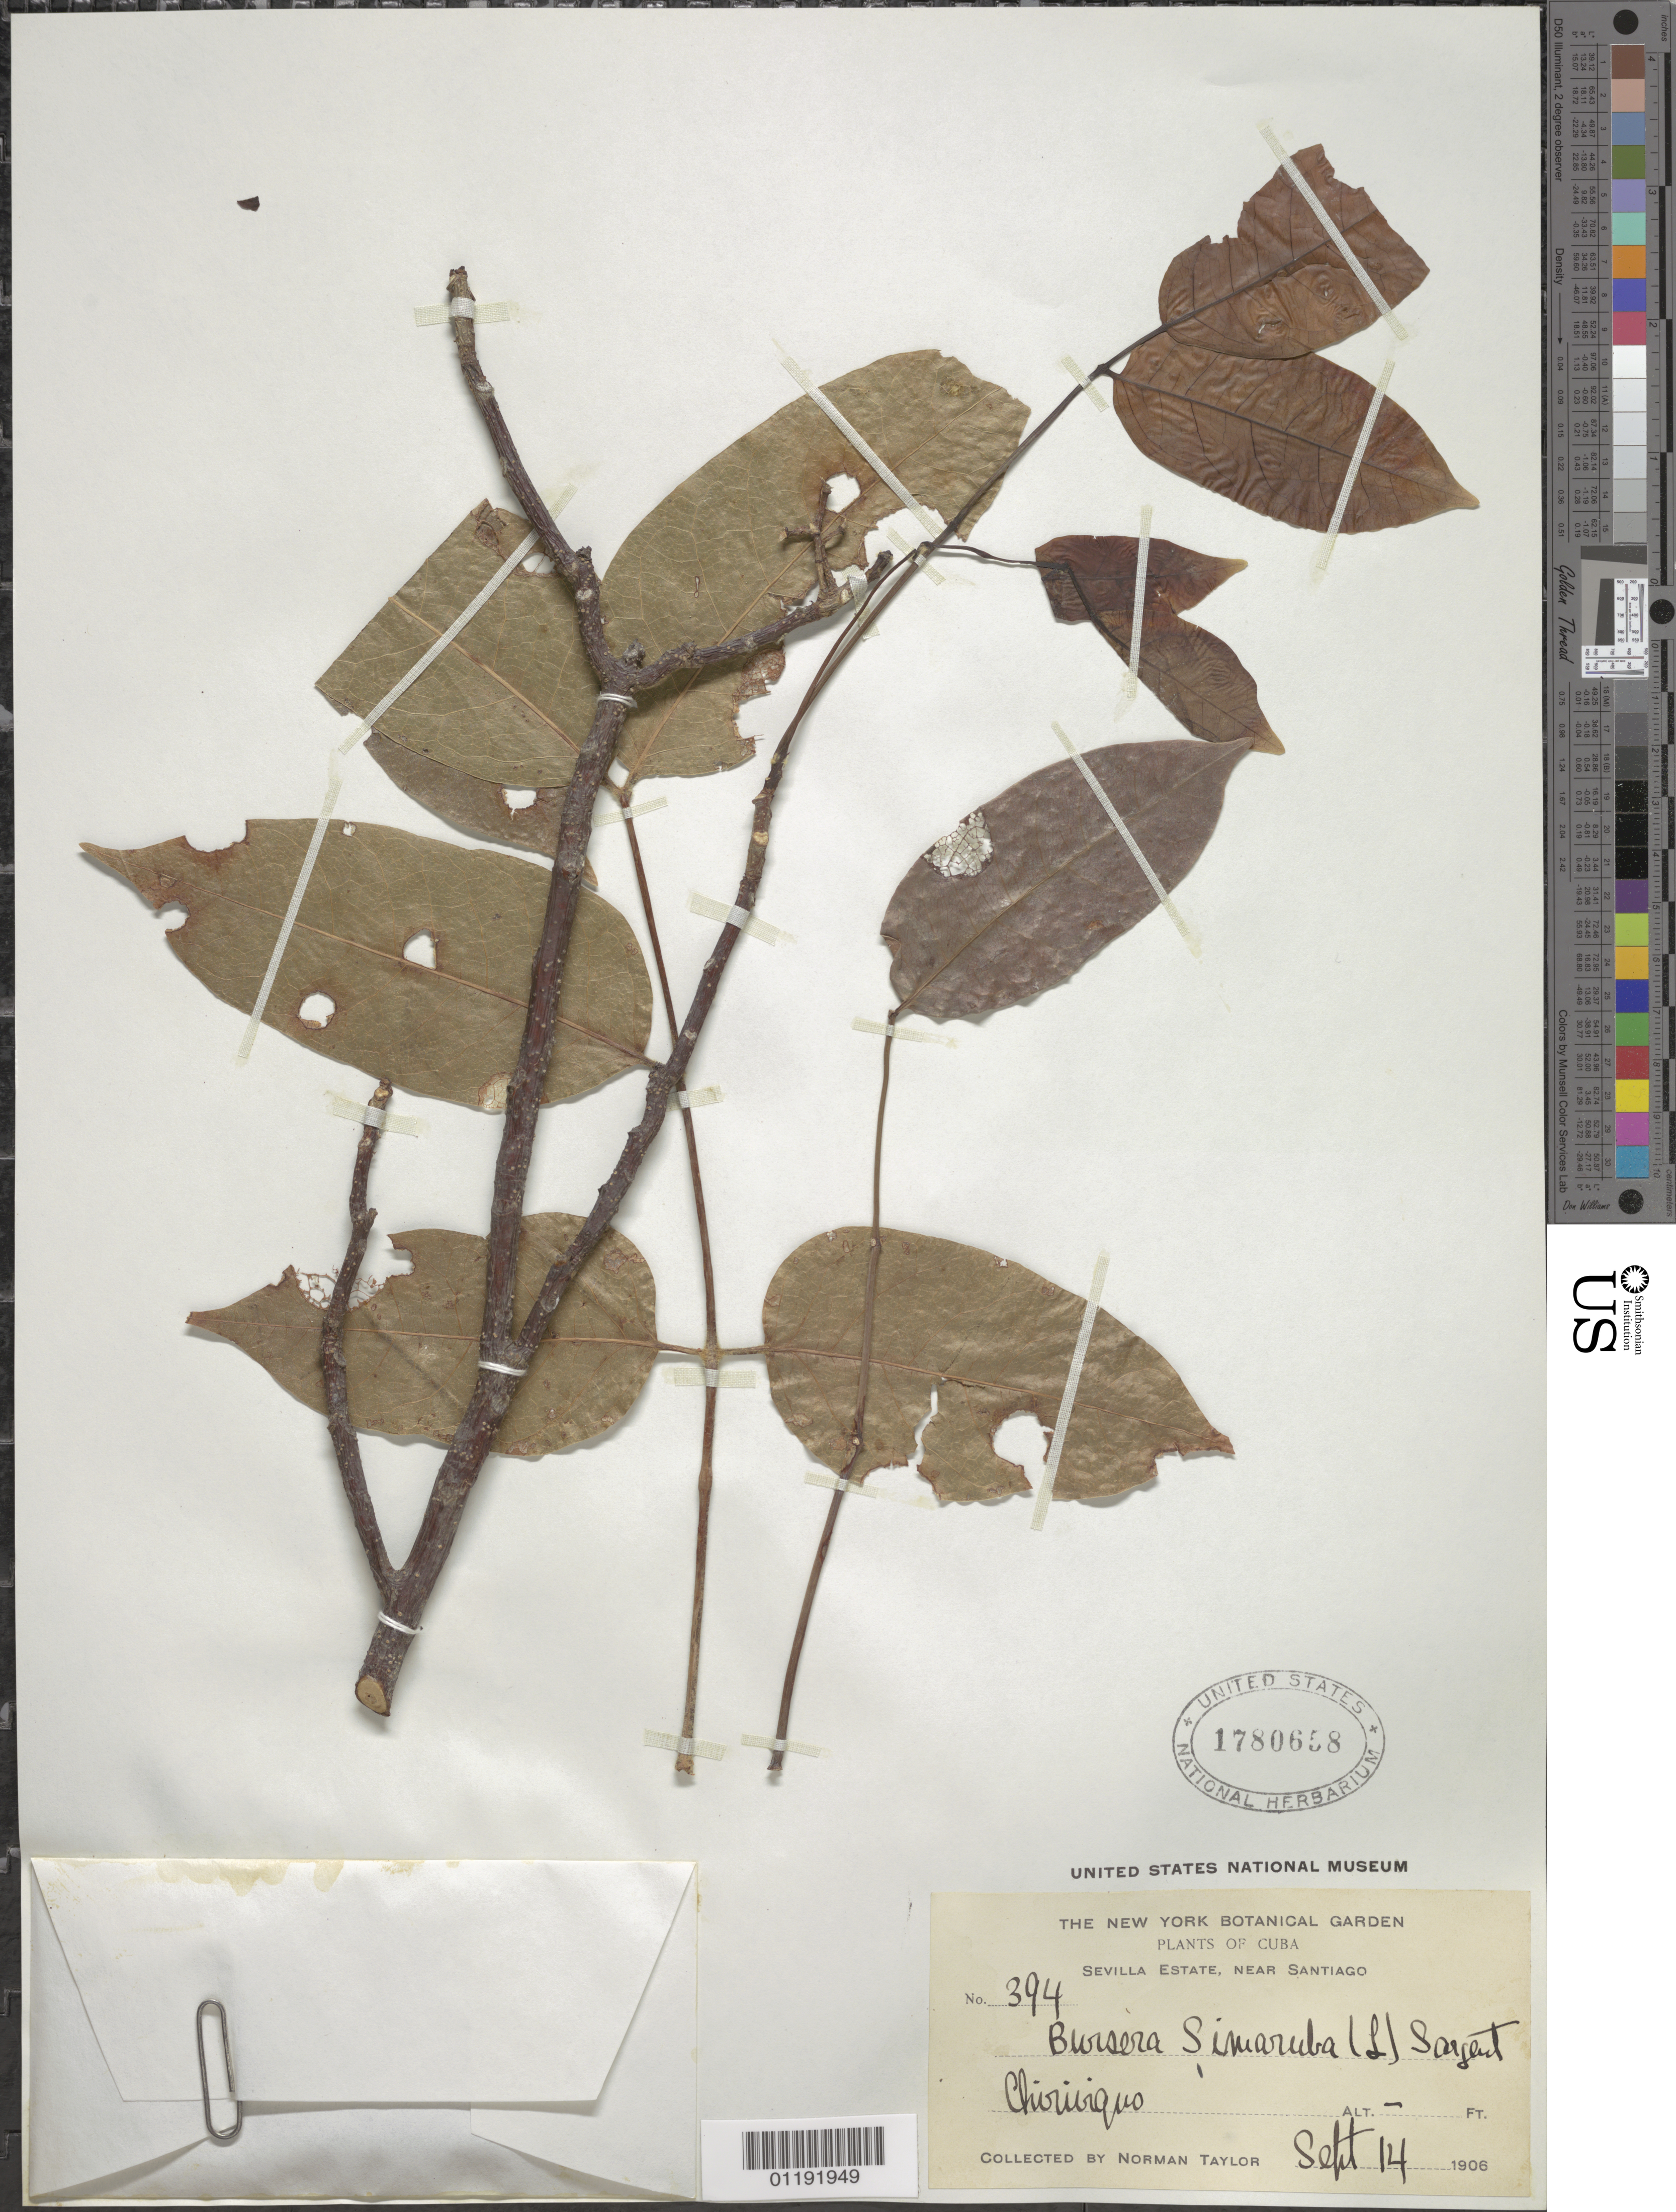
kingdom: Plantae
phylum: Tracheophyta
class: Magnoliopsida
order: Sapindales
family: Burseraceae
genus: Bursera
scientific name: Bursera simaruba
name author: (L.) Sarg.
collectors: N. Taylor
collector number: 394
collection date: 1906-09-14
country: Cuba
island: Cuba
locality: Near Santiago, Sevilla Estate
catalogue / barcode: US 1780658